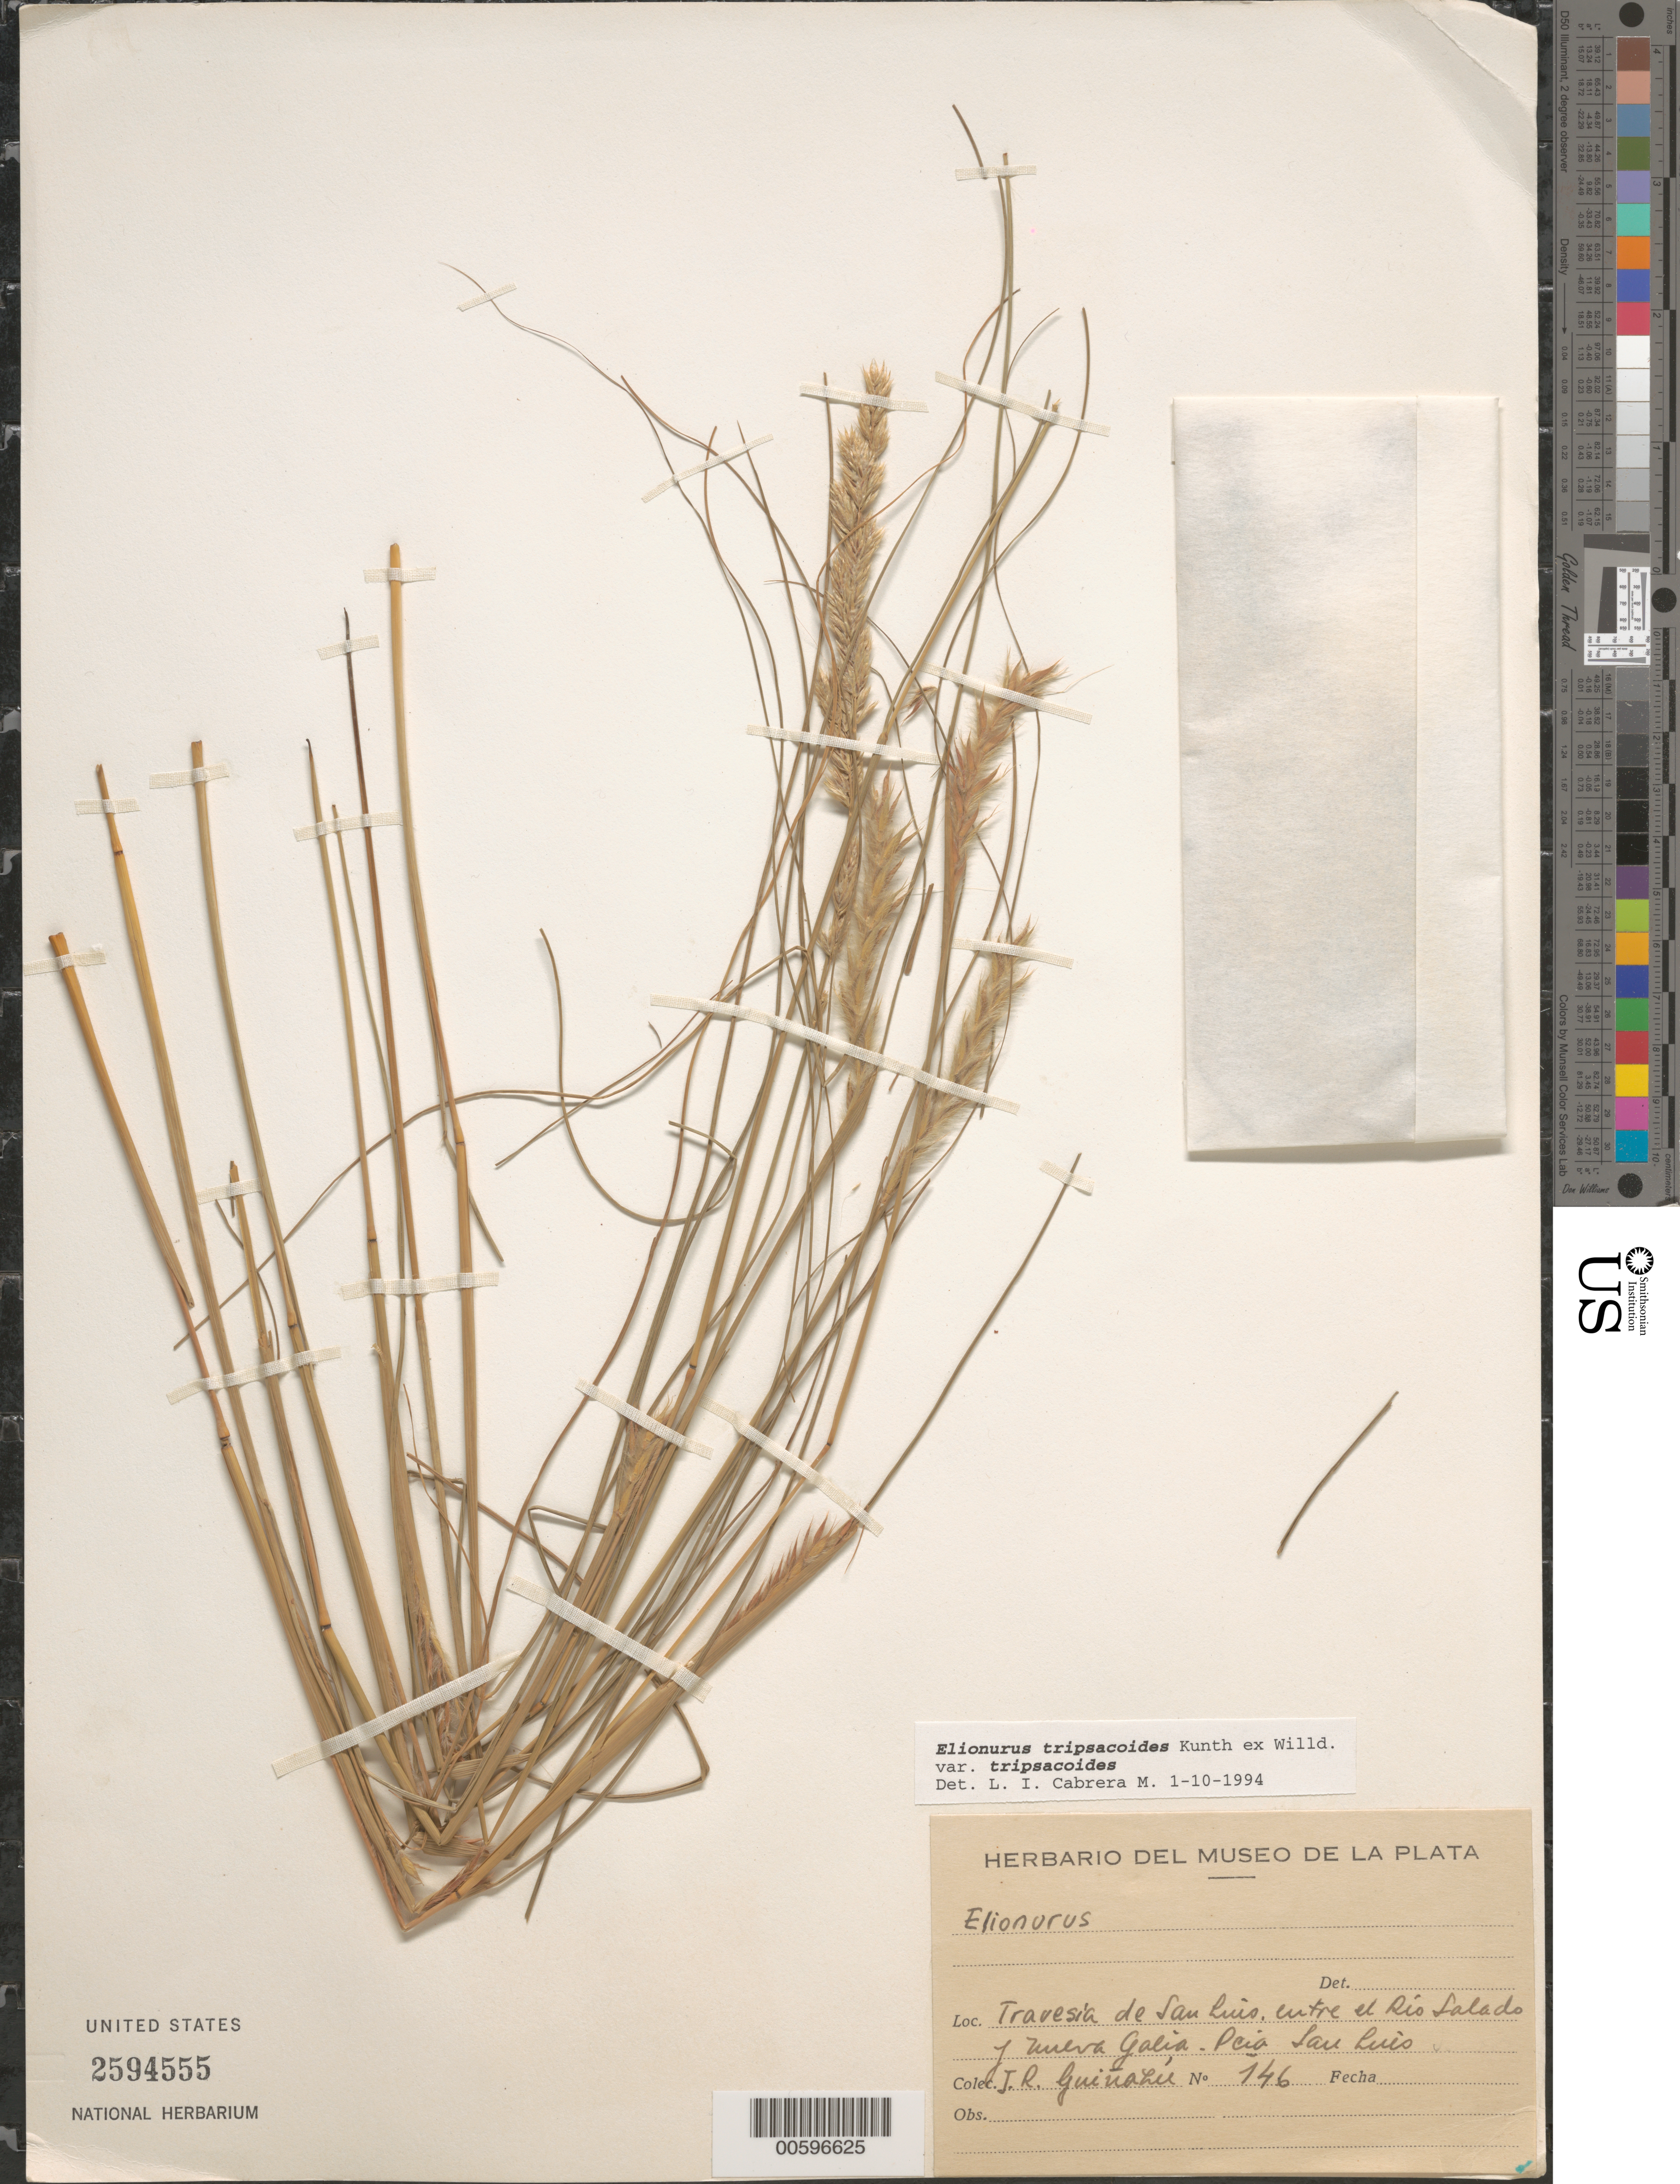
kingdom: Plantae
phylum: Tracheophyta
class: Liliopsida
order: Poales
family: Poaceae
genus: Elionurus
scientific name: Elionurus tripsacoides var. tripsacoides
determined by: Cabrera M., L. I.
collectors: J. Gui·ahu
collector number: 146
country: Mexico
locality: Travesia de San Luis, entre el Rio Salado j Nueva Galia - San Luis.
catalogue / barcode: US 2594555